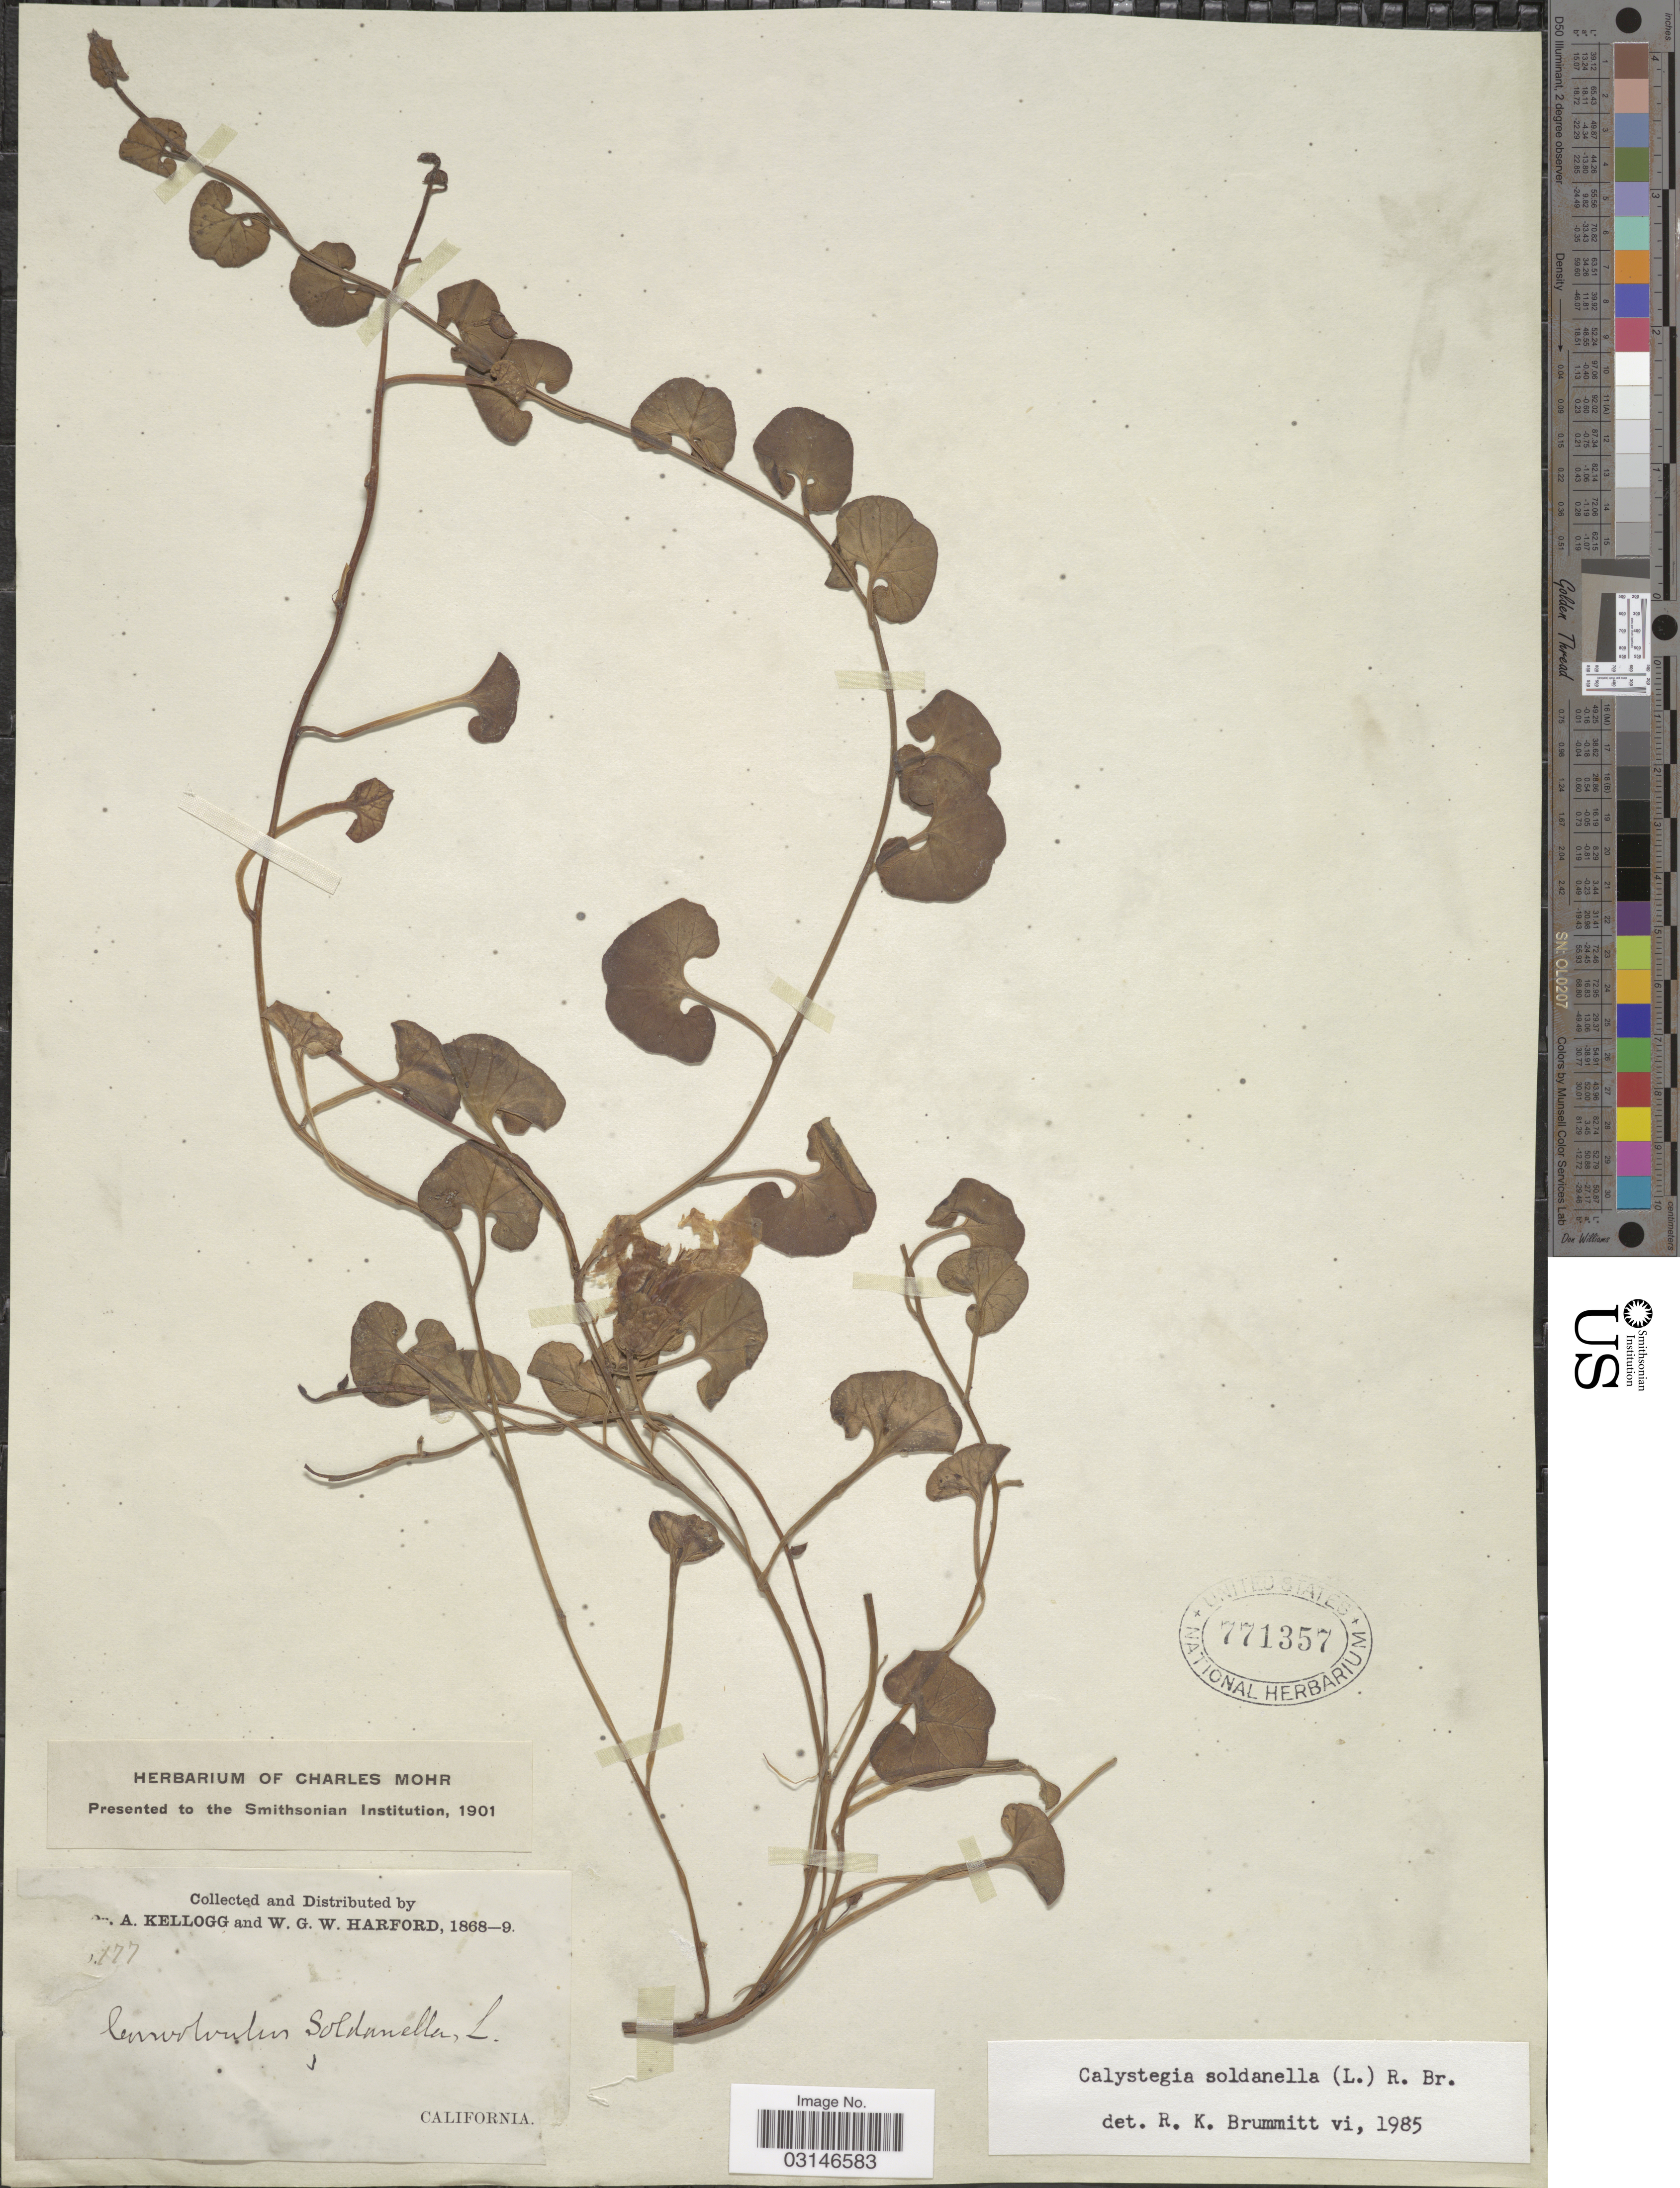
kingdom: Plantae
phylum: Tracheophyta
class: Magnoliopsida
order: Solanales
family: Convolvulaceae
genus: Calystegia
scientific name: Calystegia soldanella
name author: (L.) R. Br.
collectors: A. Kellogg & W. G. W. Harford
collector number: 177*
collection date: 1868/1869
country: United States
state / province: California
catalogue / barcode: US 771357